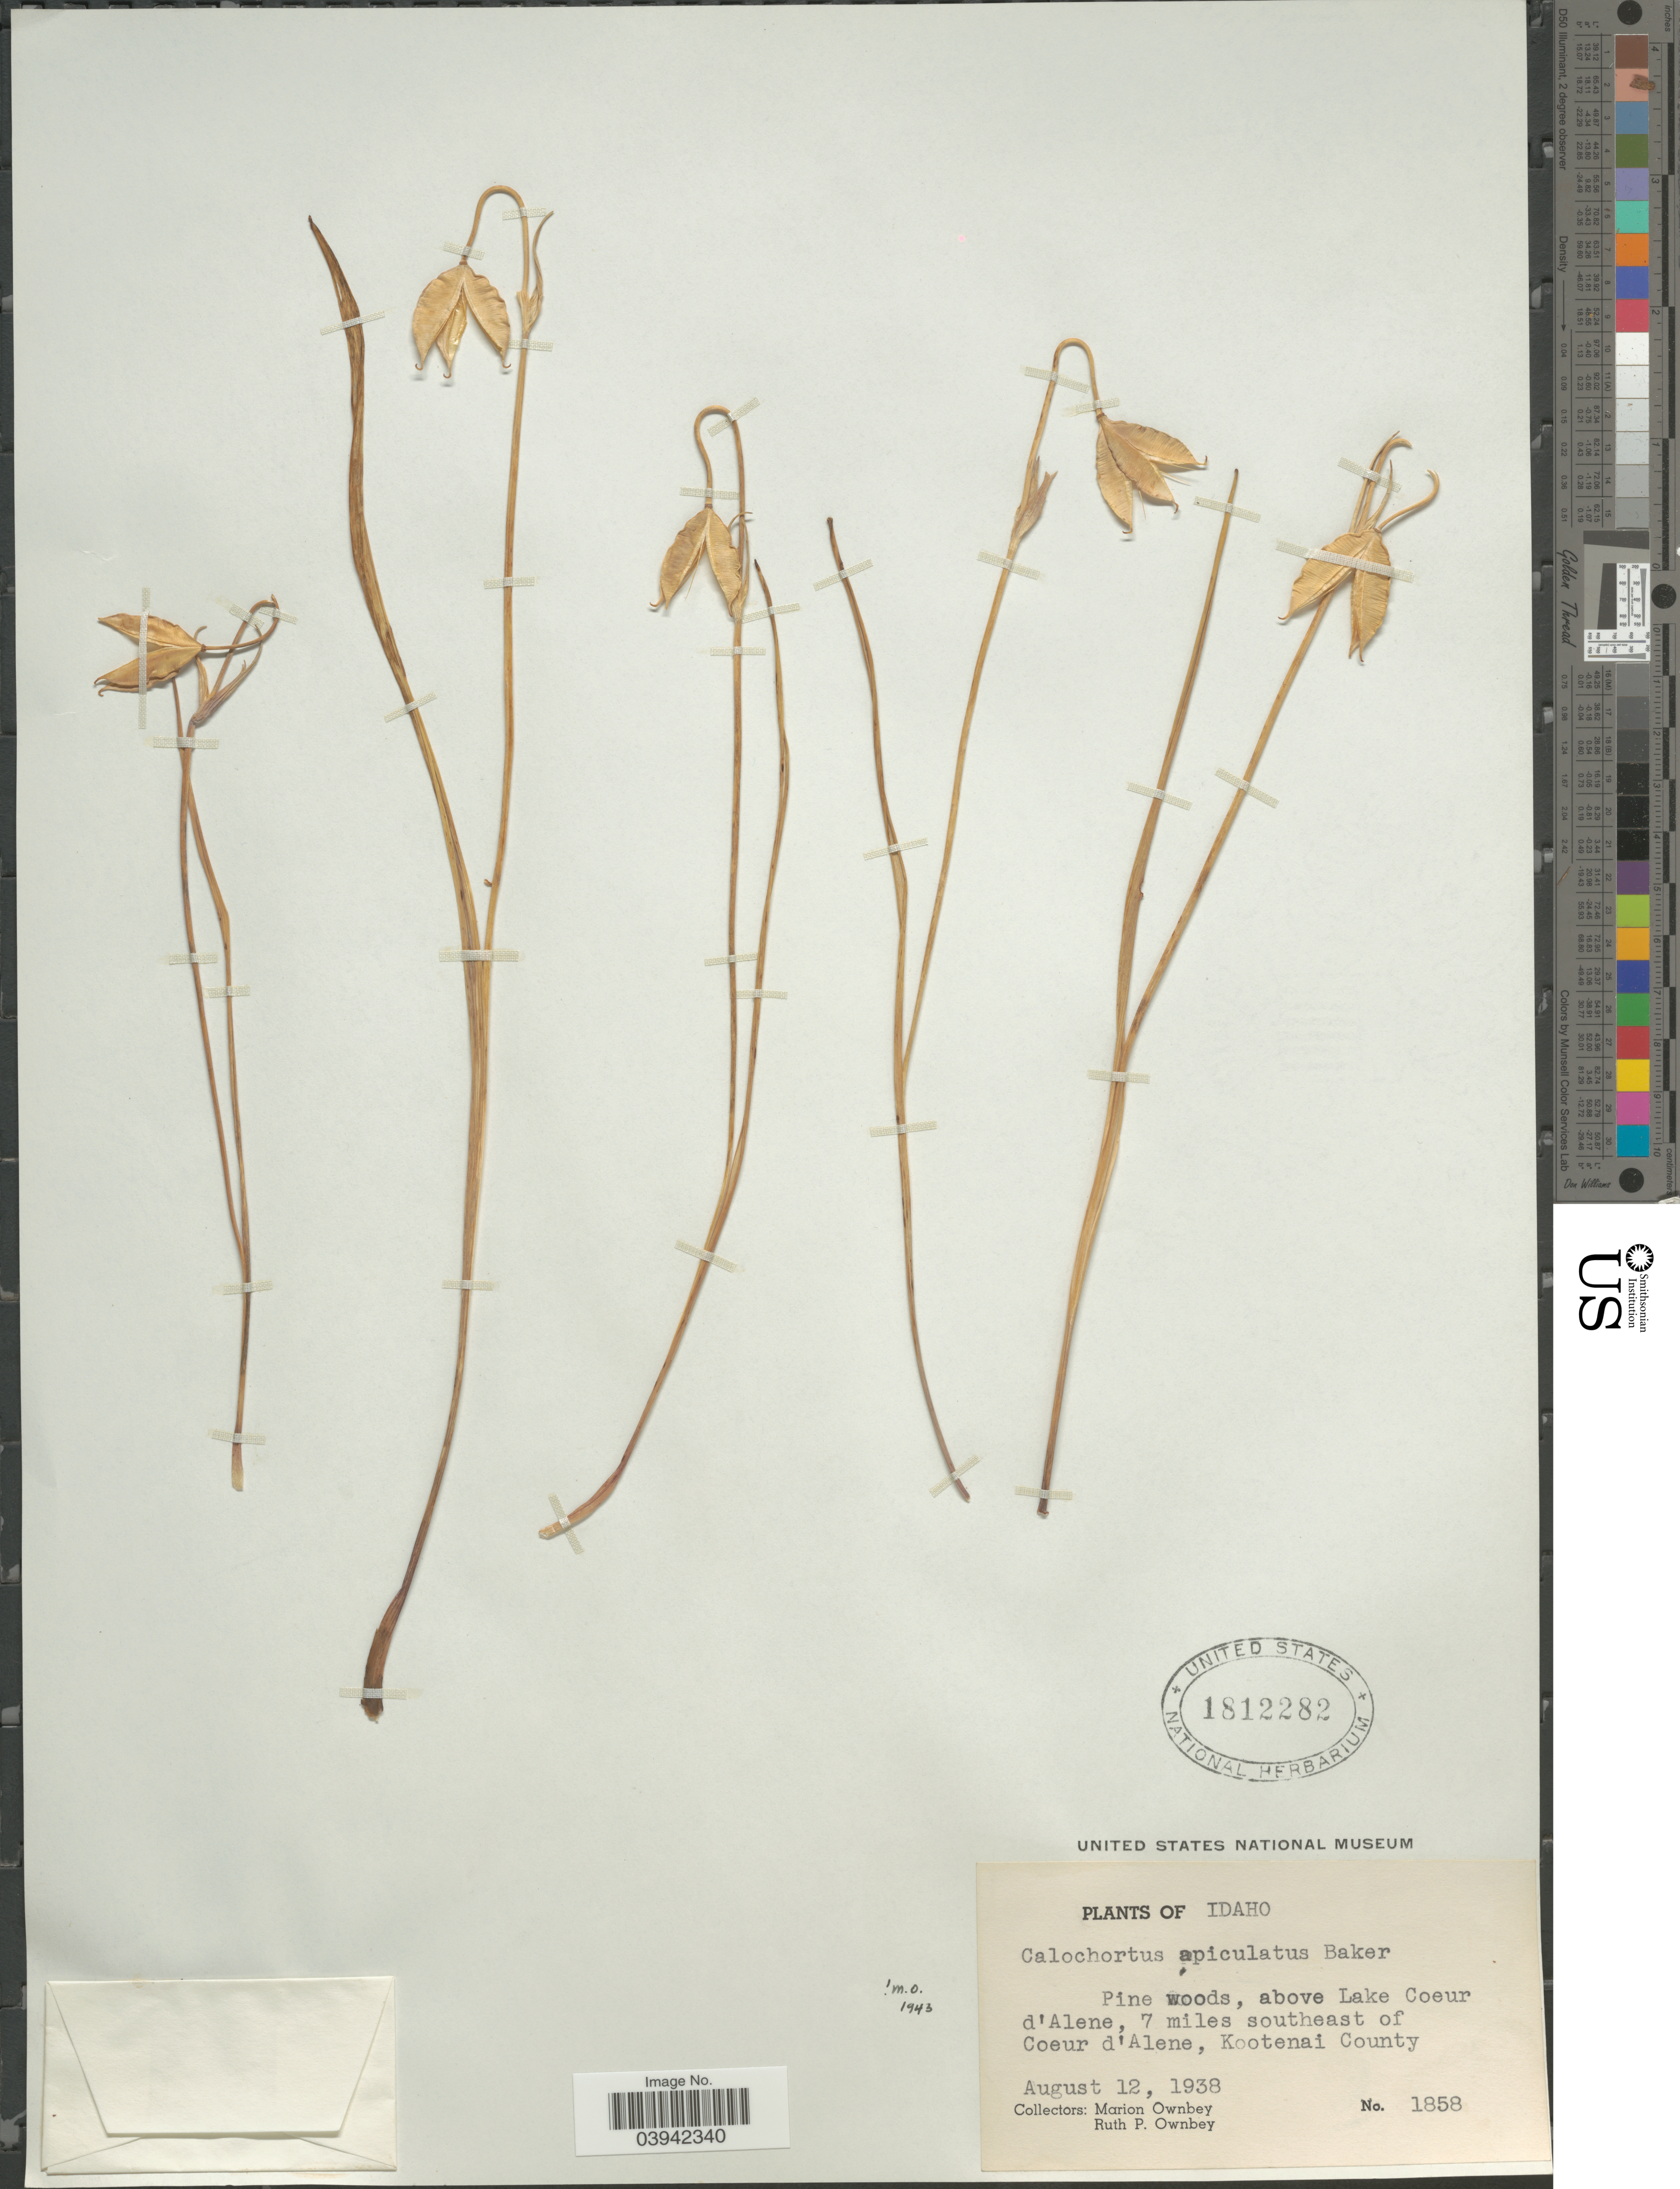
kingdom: Plantae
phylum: Tracheophyta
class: Liliopsida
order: Liliales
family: Liliaceae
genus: Calochortus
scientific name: Calochortus apiculatus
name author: Baker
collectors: M. Ownbey & R. Ownbey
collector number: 1858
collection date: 1938-08-12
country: United States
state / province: Idaho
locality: Pine woods, above Lake Coeur d'Alene, 7 miles southeast of Coeur d'Alene, Kootenai County.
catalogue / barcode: US 1812282